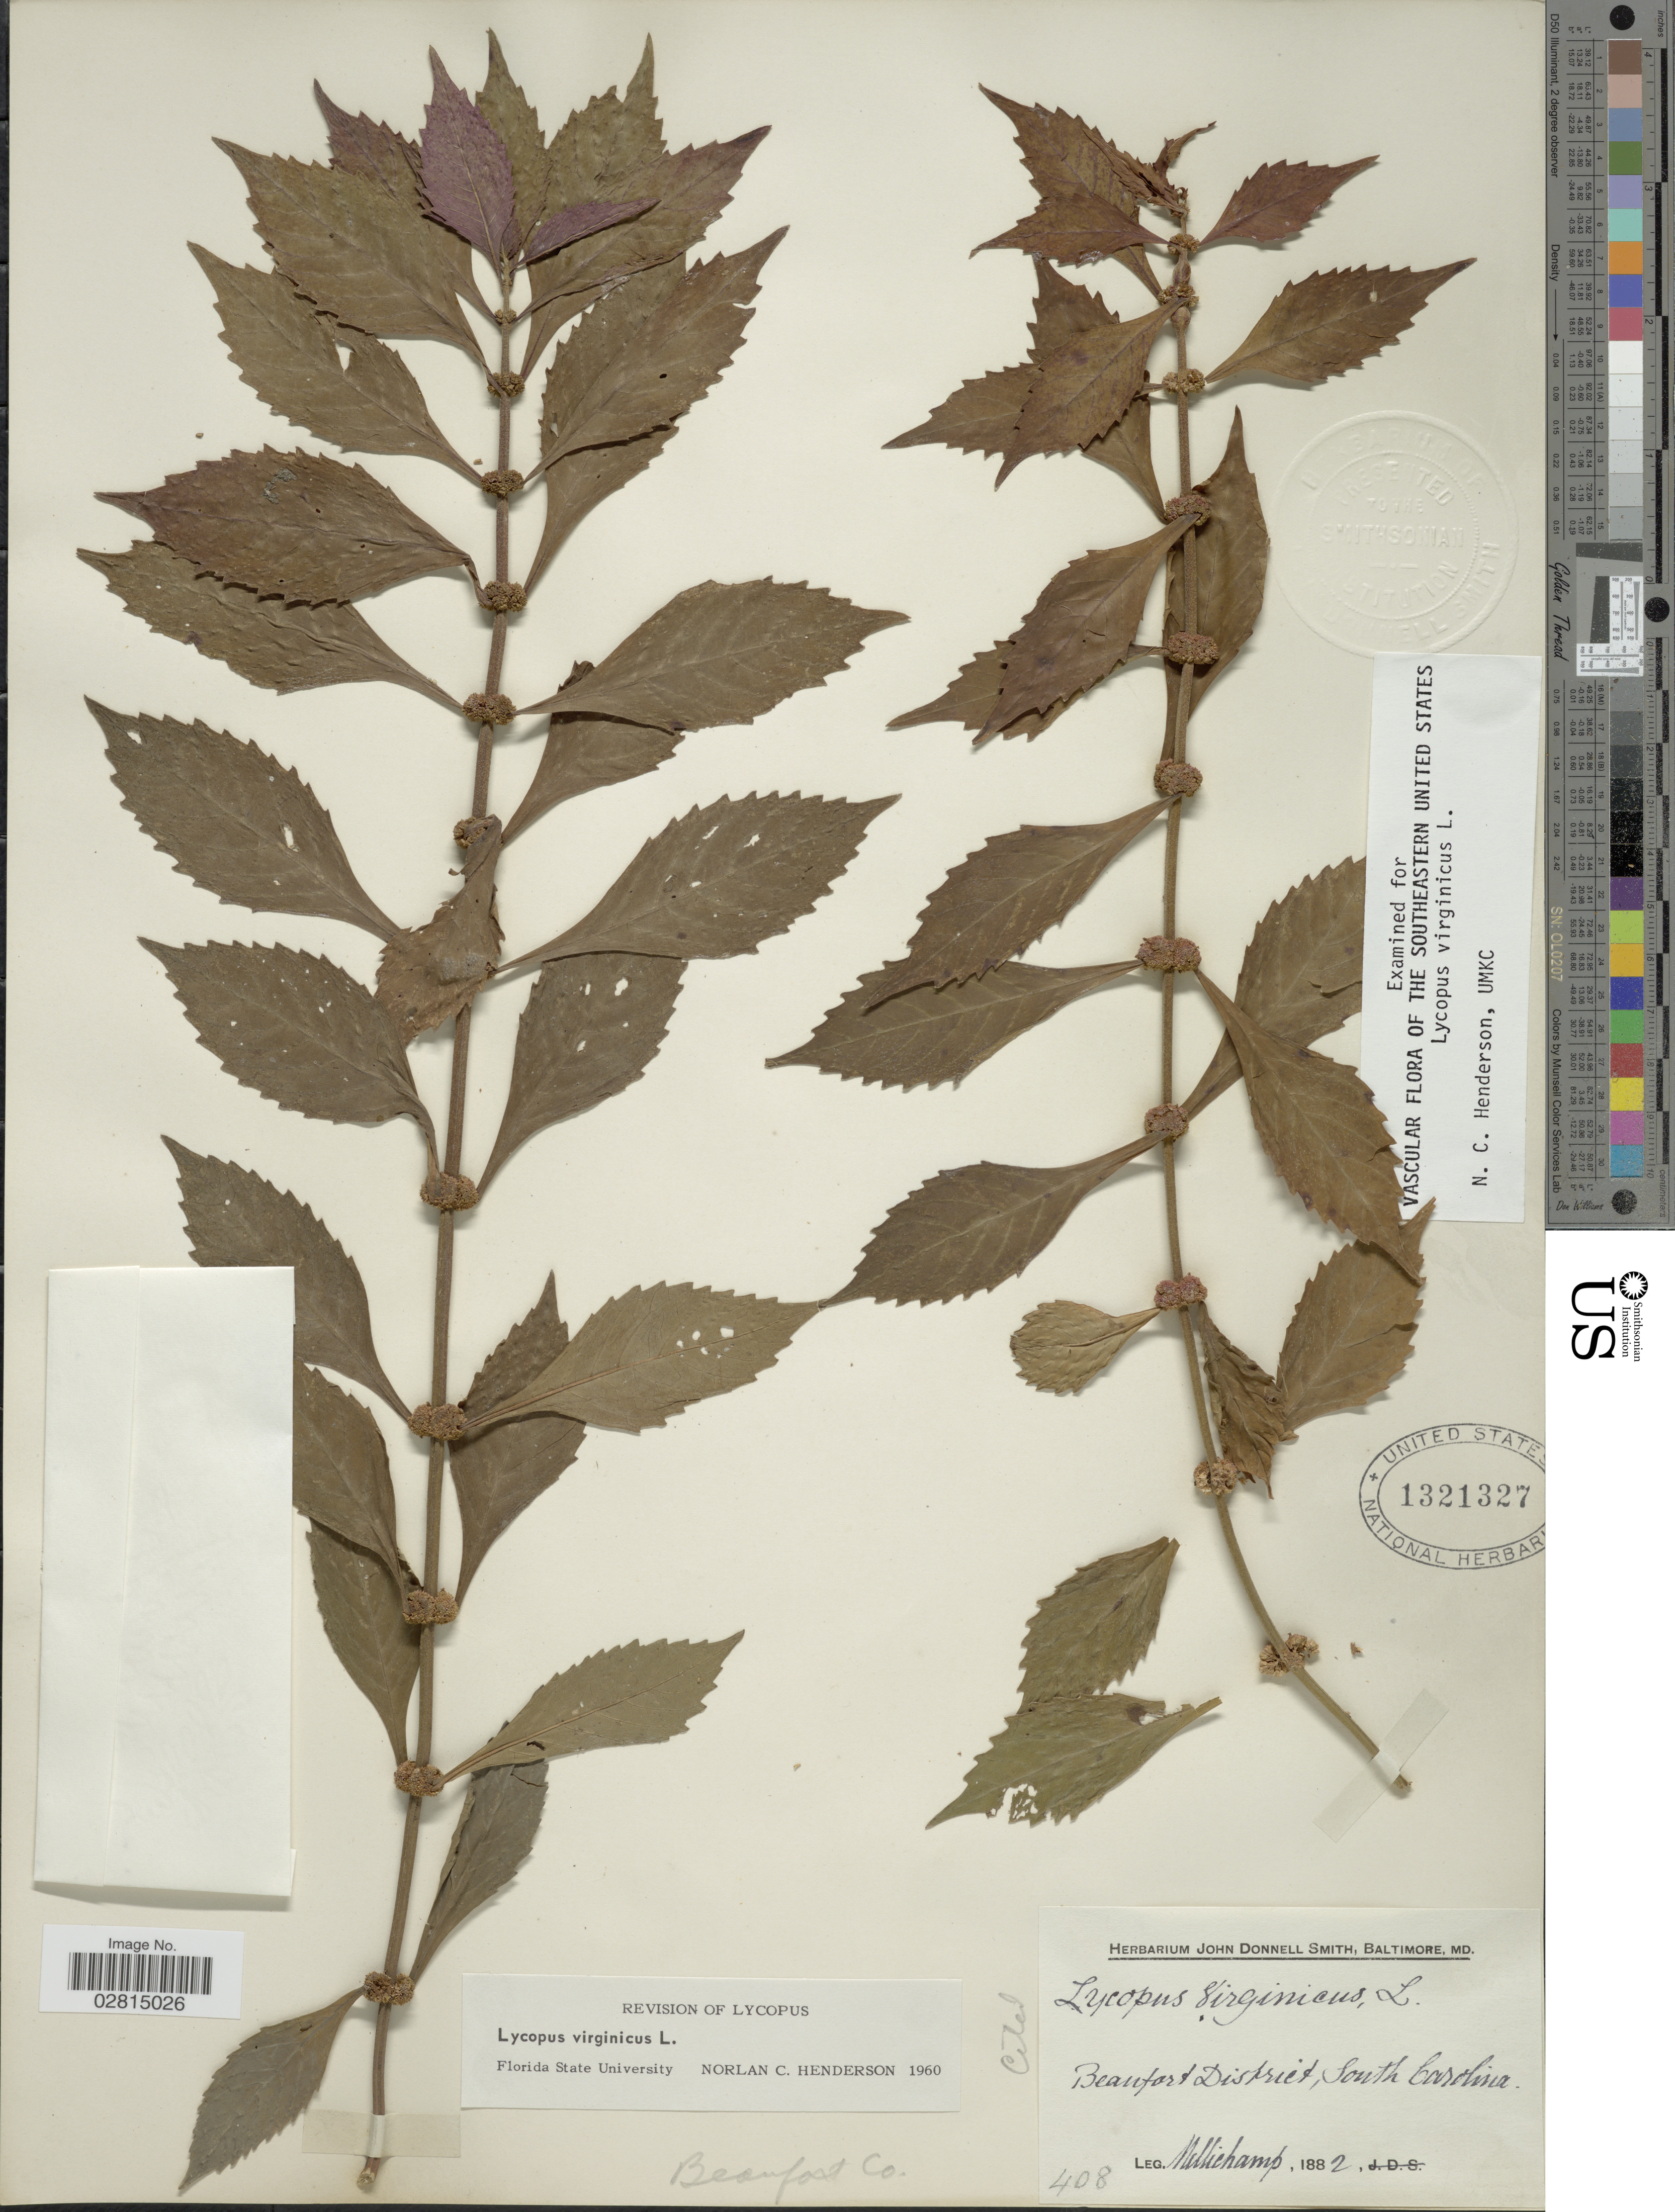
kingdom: Plantae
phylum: Tracheophyta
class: Magnoliopsida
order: Lamiales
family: Lamiaceae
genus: Lycopus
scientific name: Lycopus virginicus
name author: L.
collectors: -. Mellichamp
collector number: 408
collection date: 1882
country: United States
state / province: South Carolina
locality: Beunfort District, Beaufort Co.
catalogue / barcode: US 1321327